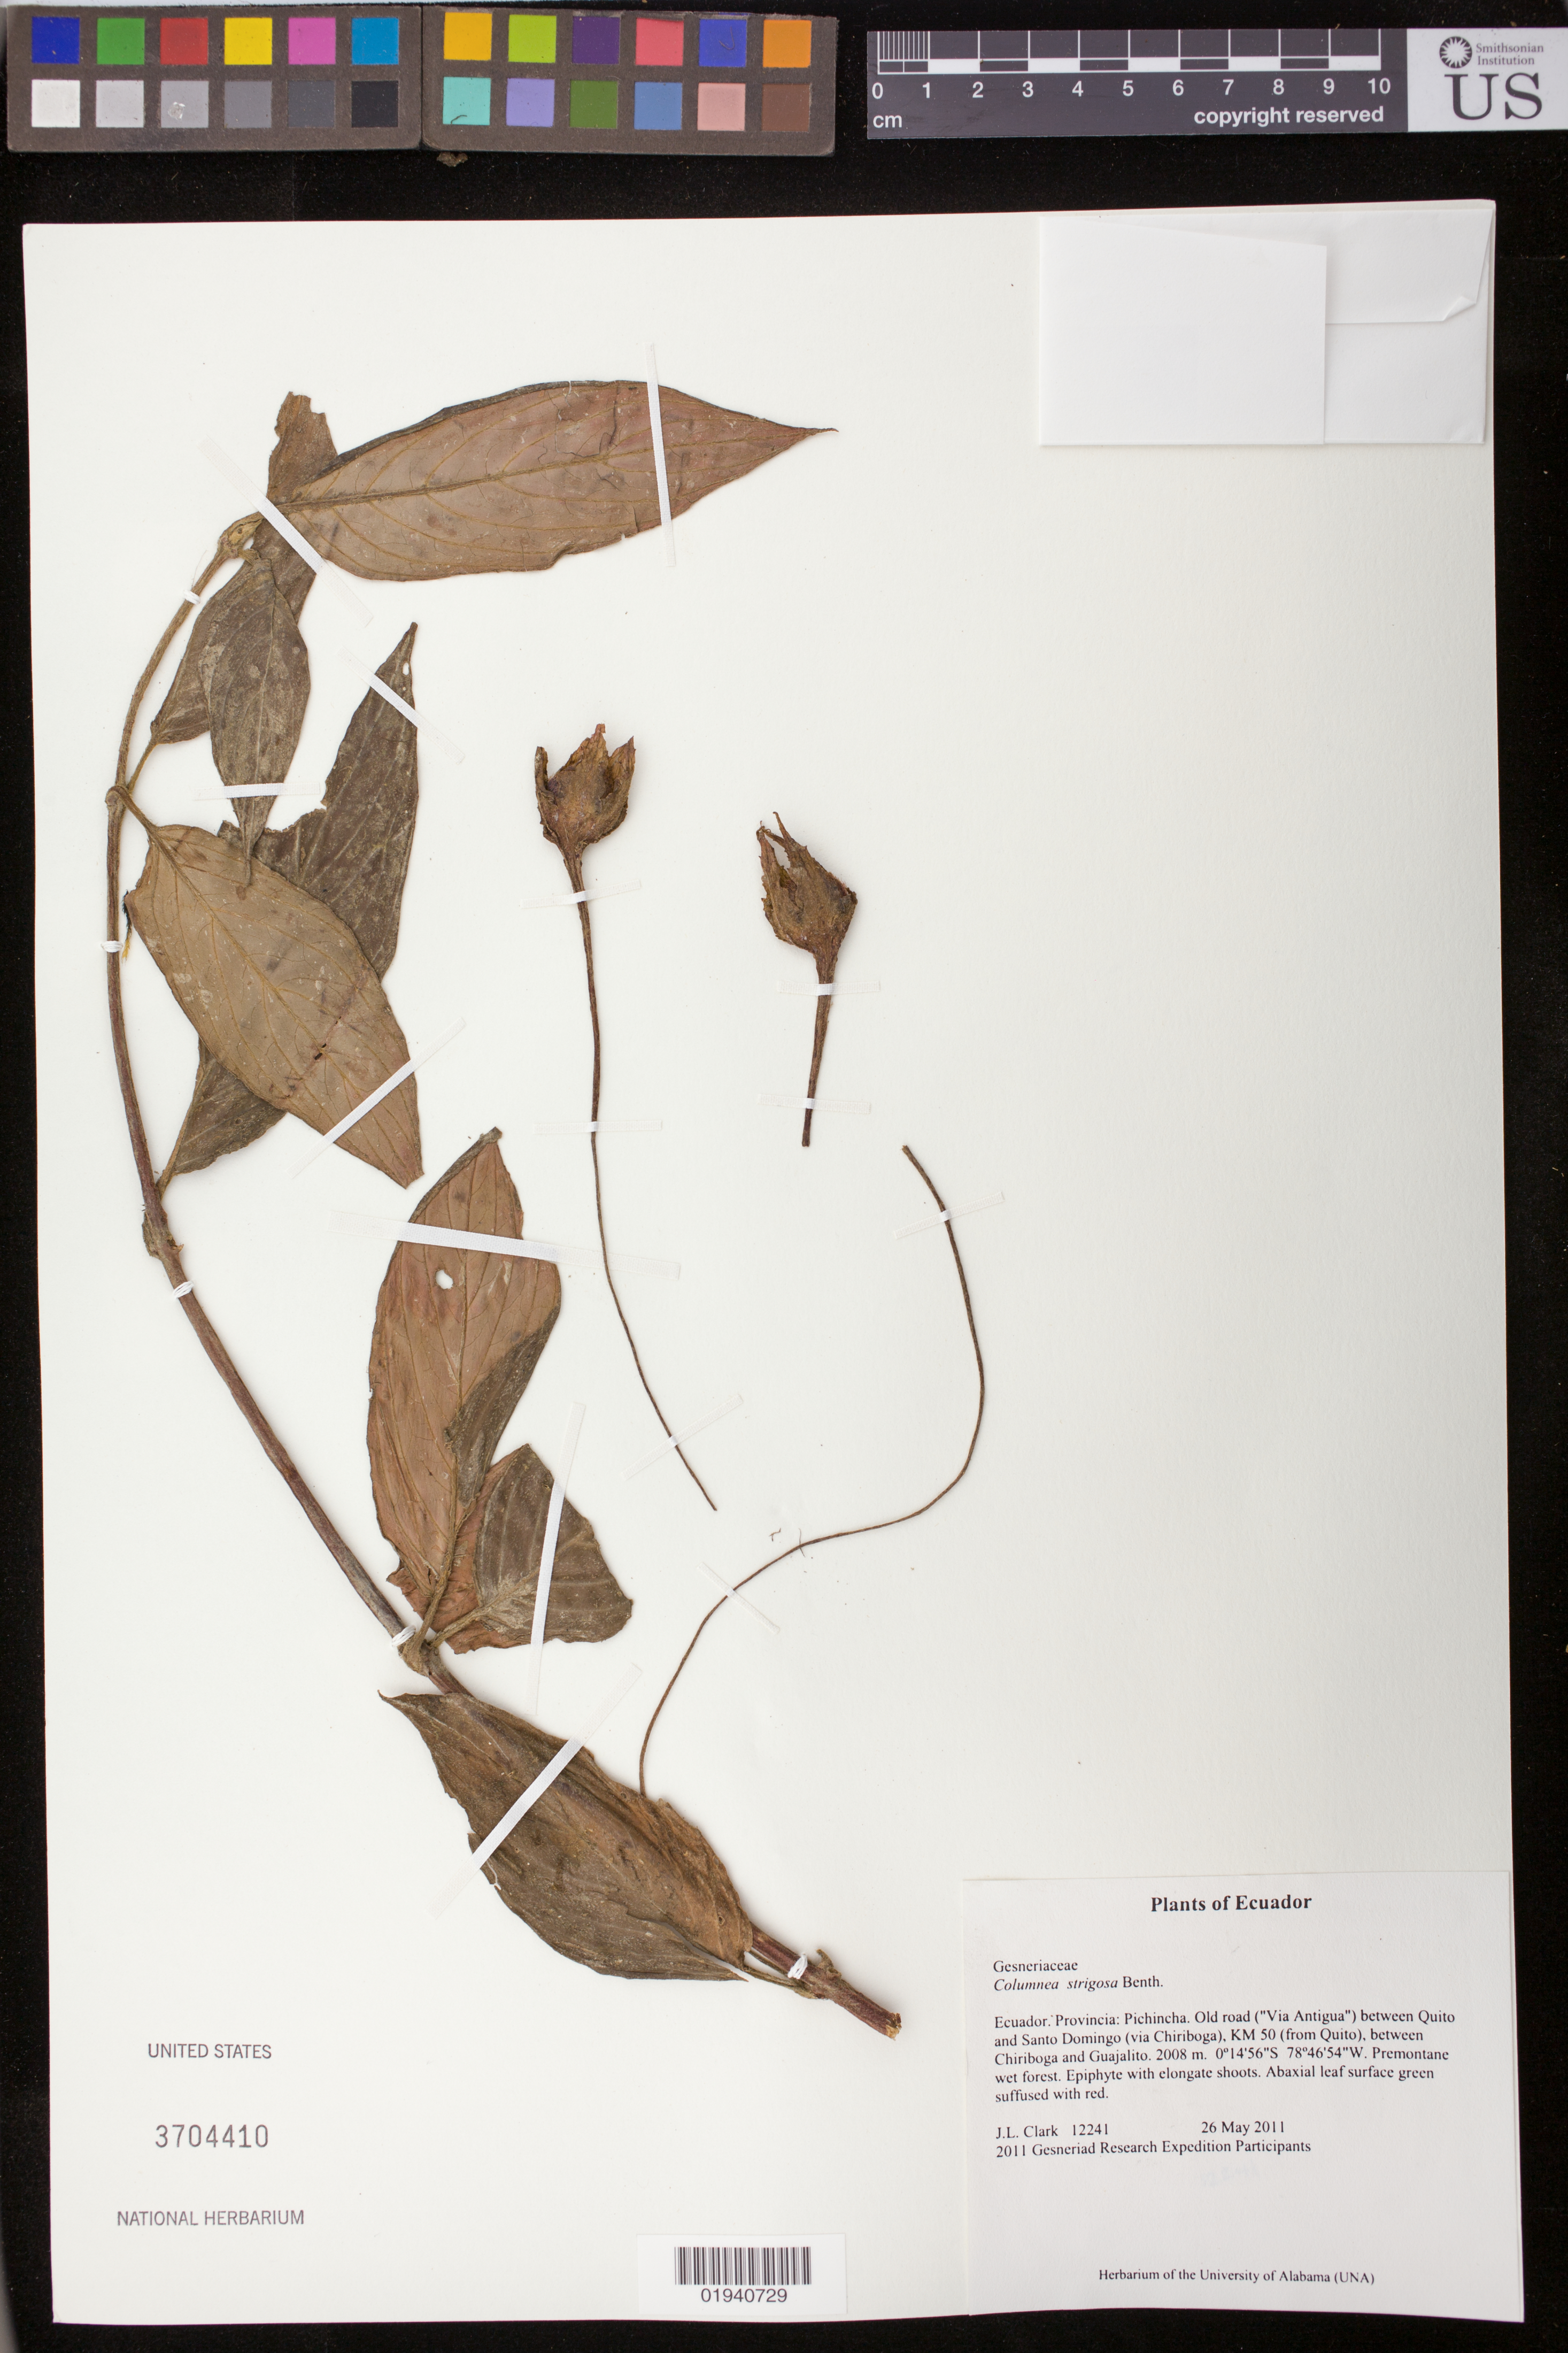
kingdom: Plantae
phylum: Tracheophyta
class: Magnoliopsida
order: Lamiales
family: Gesneriaceae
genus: Columnea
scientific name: Columnea strigosa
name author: Benth.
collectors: J. L. Clark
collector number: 12241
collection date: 2011-05-26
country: Ecuador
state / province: Pichincha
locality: Ecuador. Provincia: Pichincha. Old road ("Via Antigua") between Quito and Santo Domingo (via Chiriboga), KM 50 (from Quito), between Chiriboda and Guajalito.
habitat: Premontane wet forest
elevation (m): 2008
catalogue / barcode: US 3704410